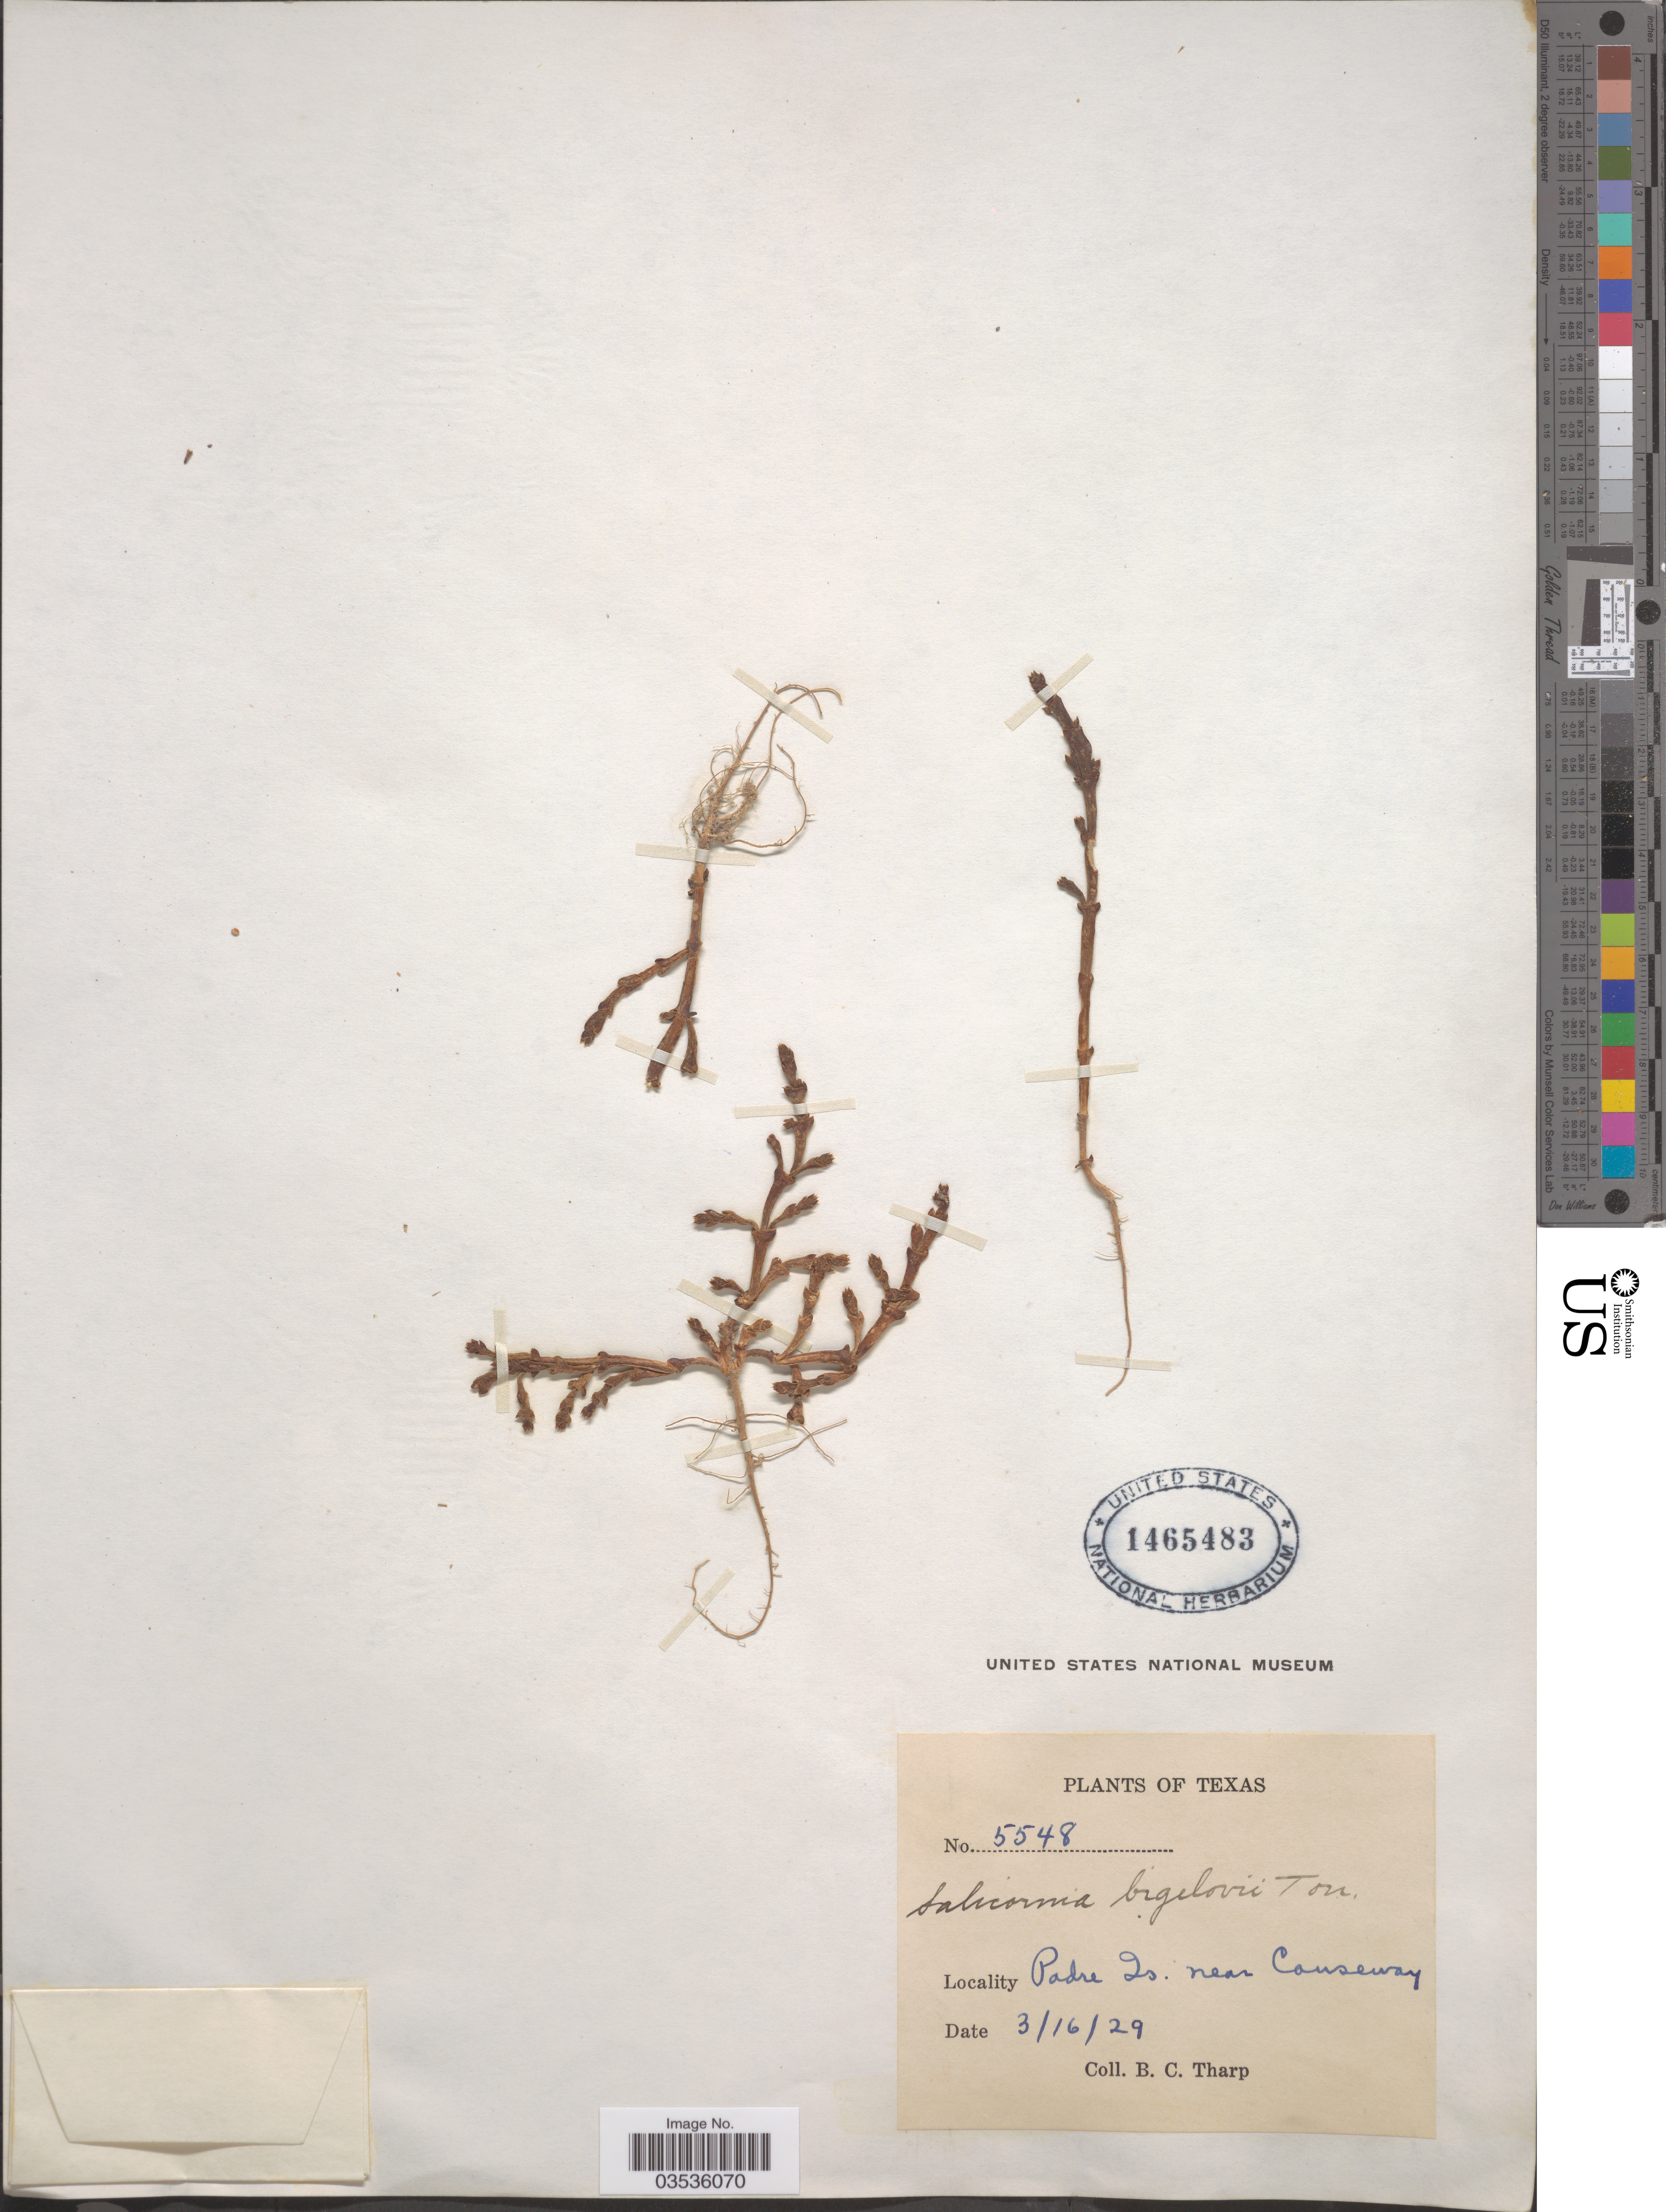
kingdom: Plantae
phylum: Tracheophyta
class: Magnoliopsida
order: Caryophyllales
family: Amaranthaceae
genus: Salicornia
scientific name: Salicornia bigelovii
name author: Torr.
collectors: B. C. Tharp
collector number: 5548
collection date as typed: Transcribed d/m/y: 16/3/29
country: United States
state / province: Texas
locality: Padre Is. near Causeway.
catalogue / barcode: US 1465483